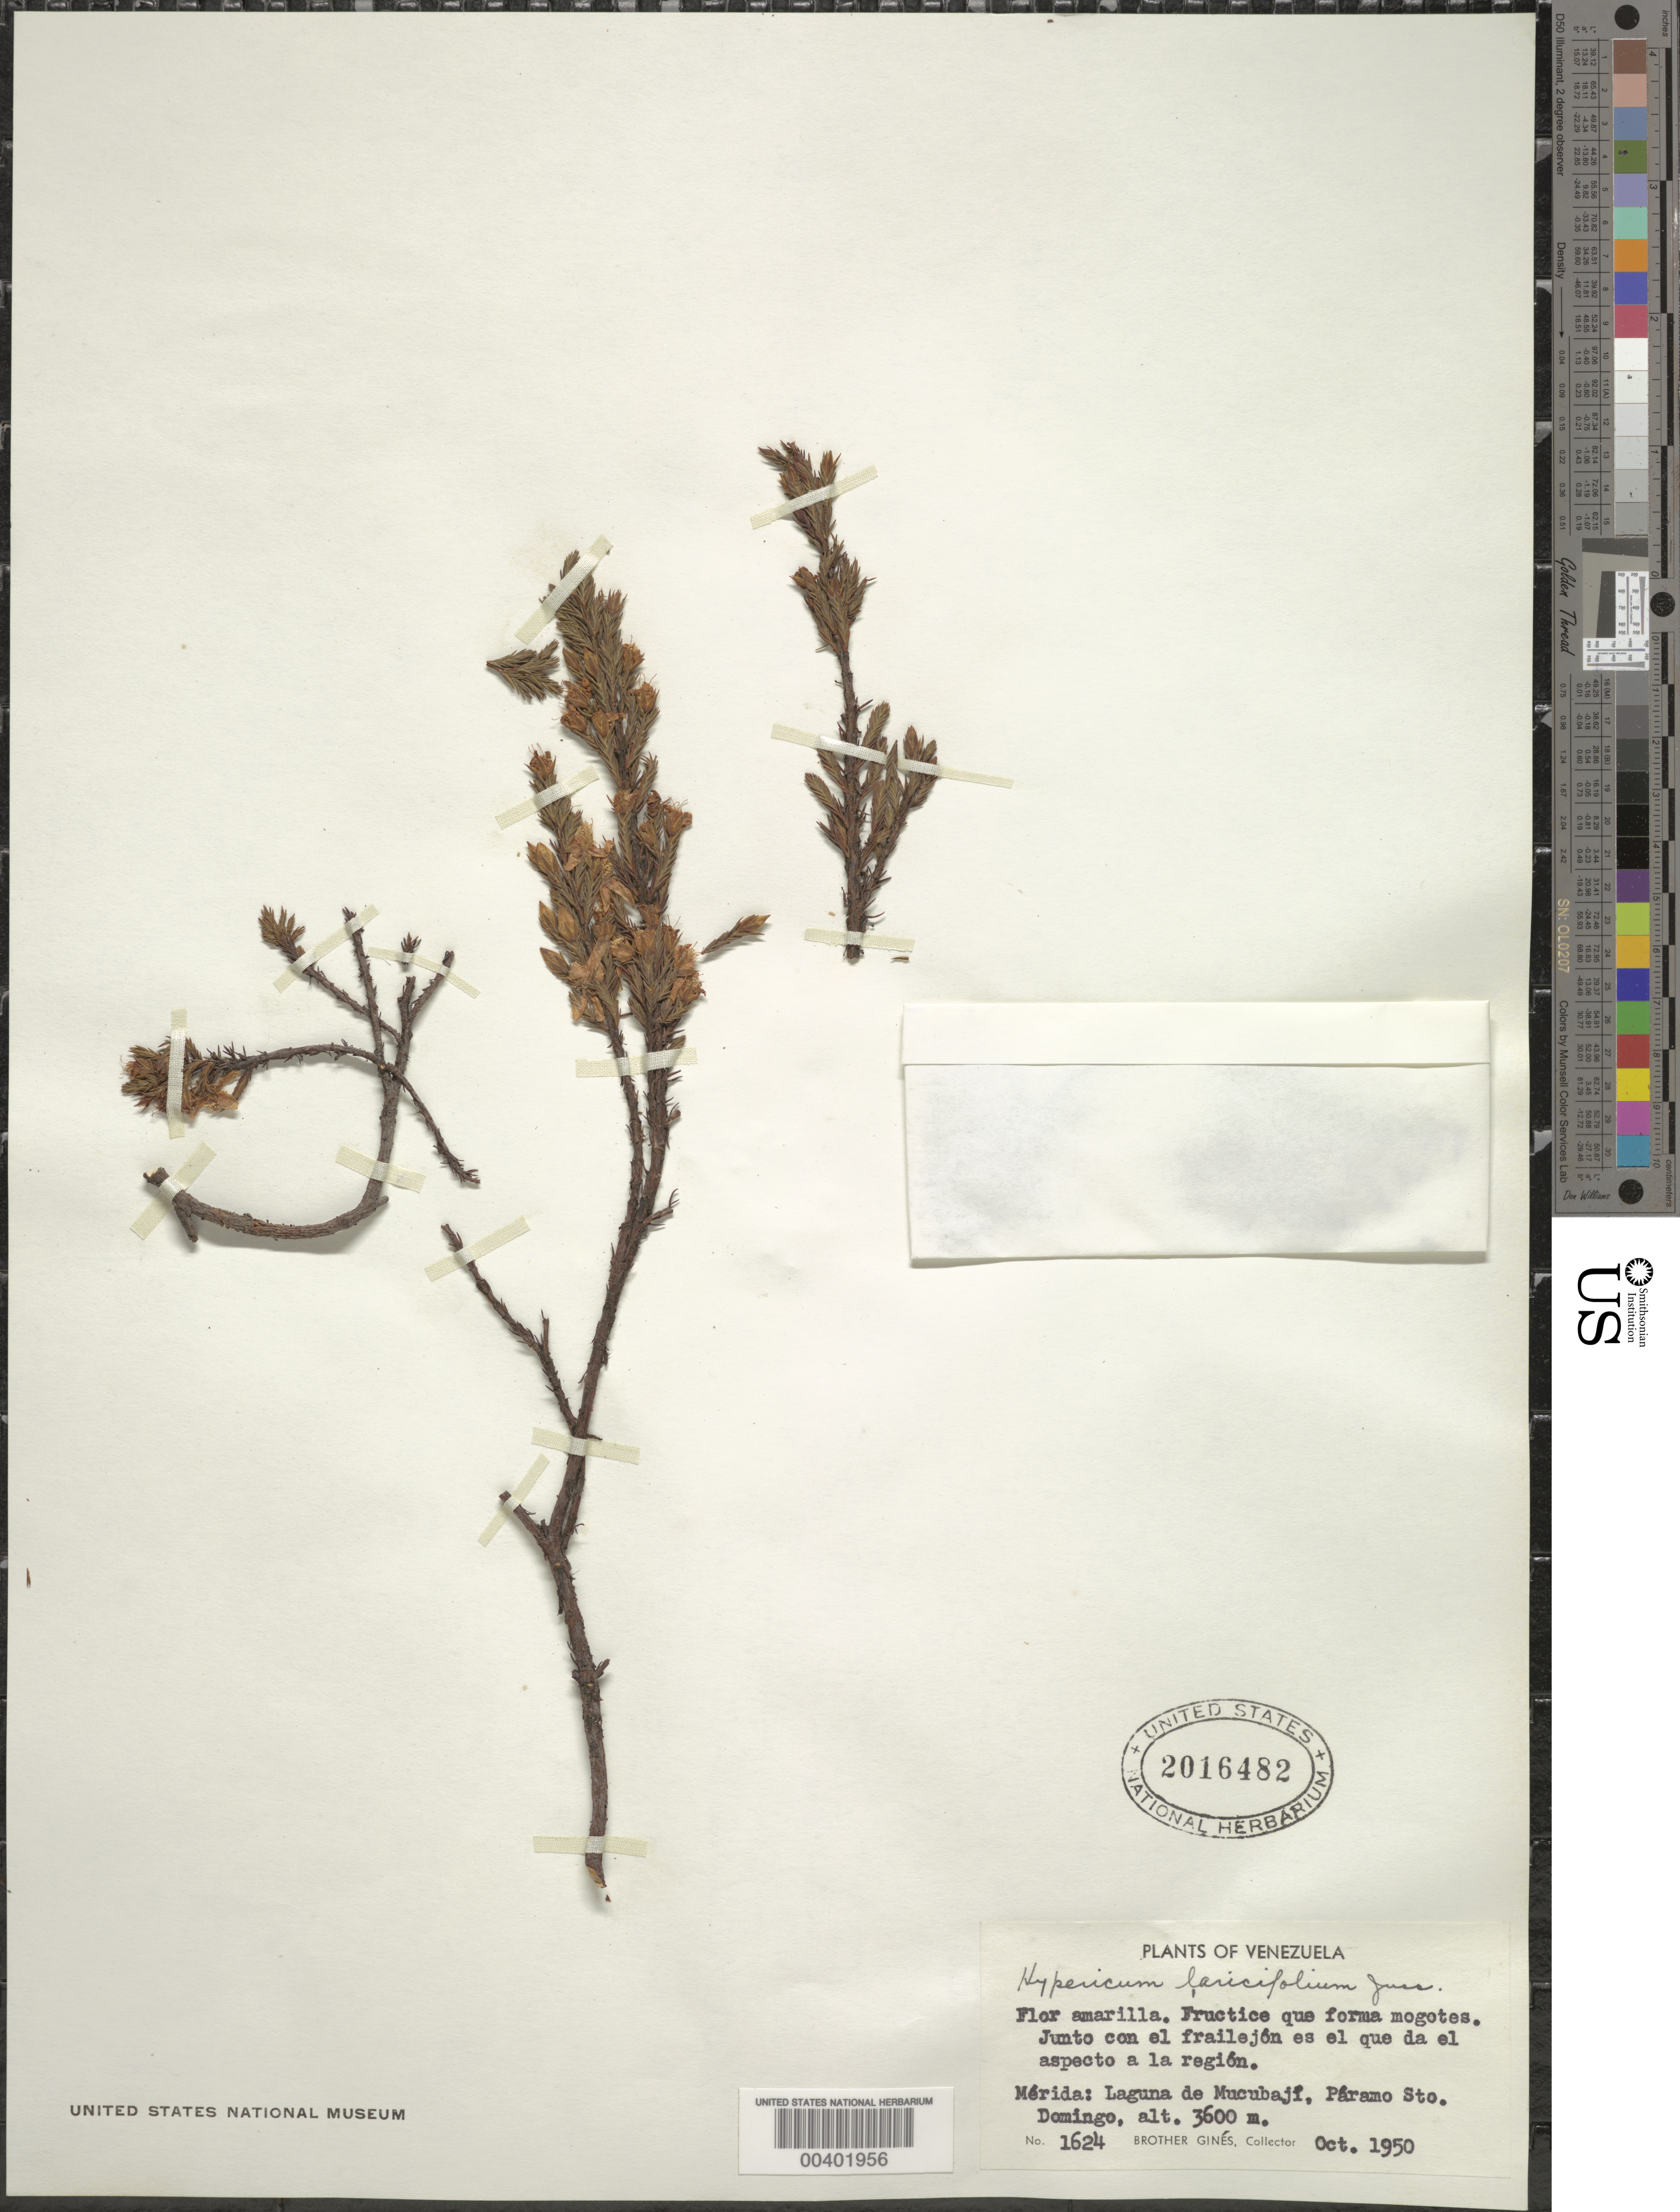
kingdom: Plantae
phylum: Tracheophyta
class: Magnoliopsida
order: Malpighiales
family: Hypericaceae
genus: Hypericum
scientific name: Hypericum laricifolium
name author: Juss.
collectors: Bro. Gines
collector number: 1624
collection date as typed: Oct 1950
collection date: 1950-10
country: Venezuela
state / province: Mérida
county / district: Rangel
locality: Laguna de Mucubají, Páramo Sto. Domingo. Mucubaji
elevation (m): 3600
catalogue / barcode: US 2016482